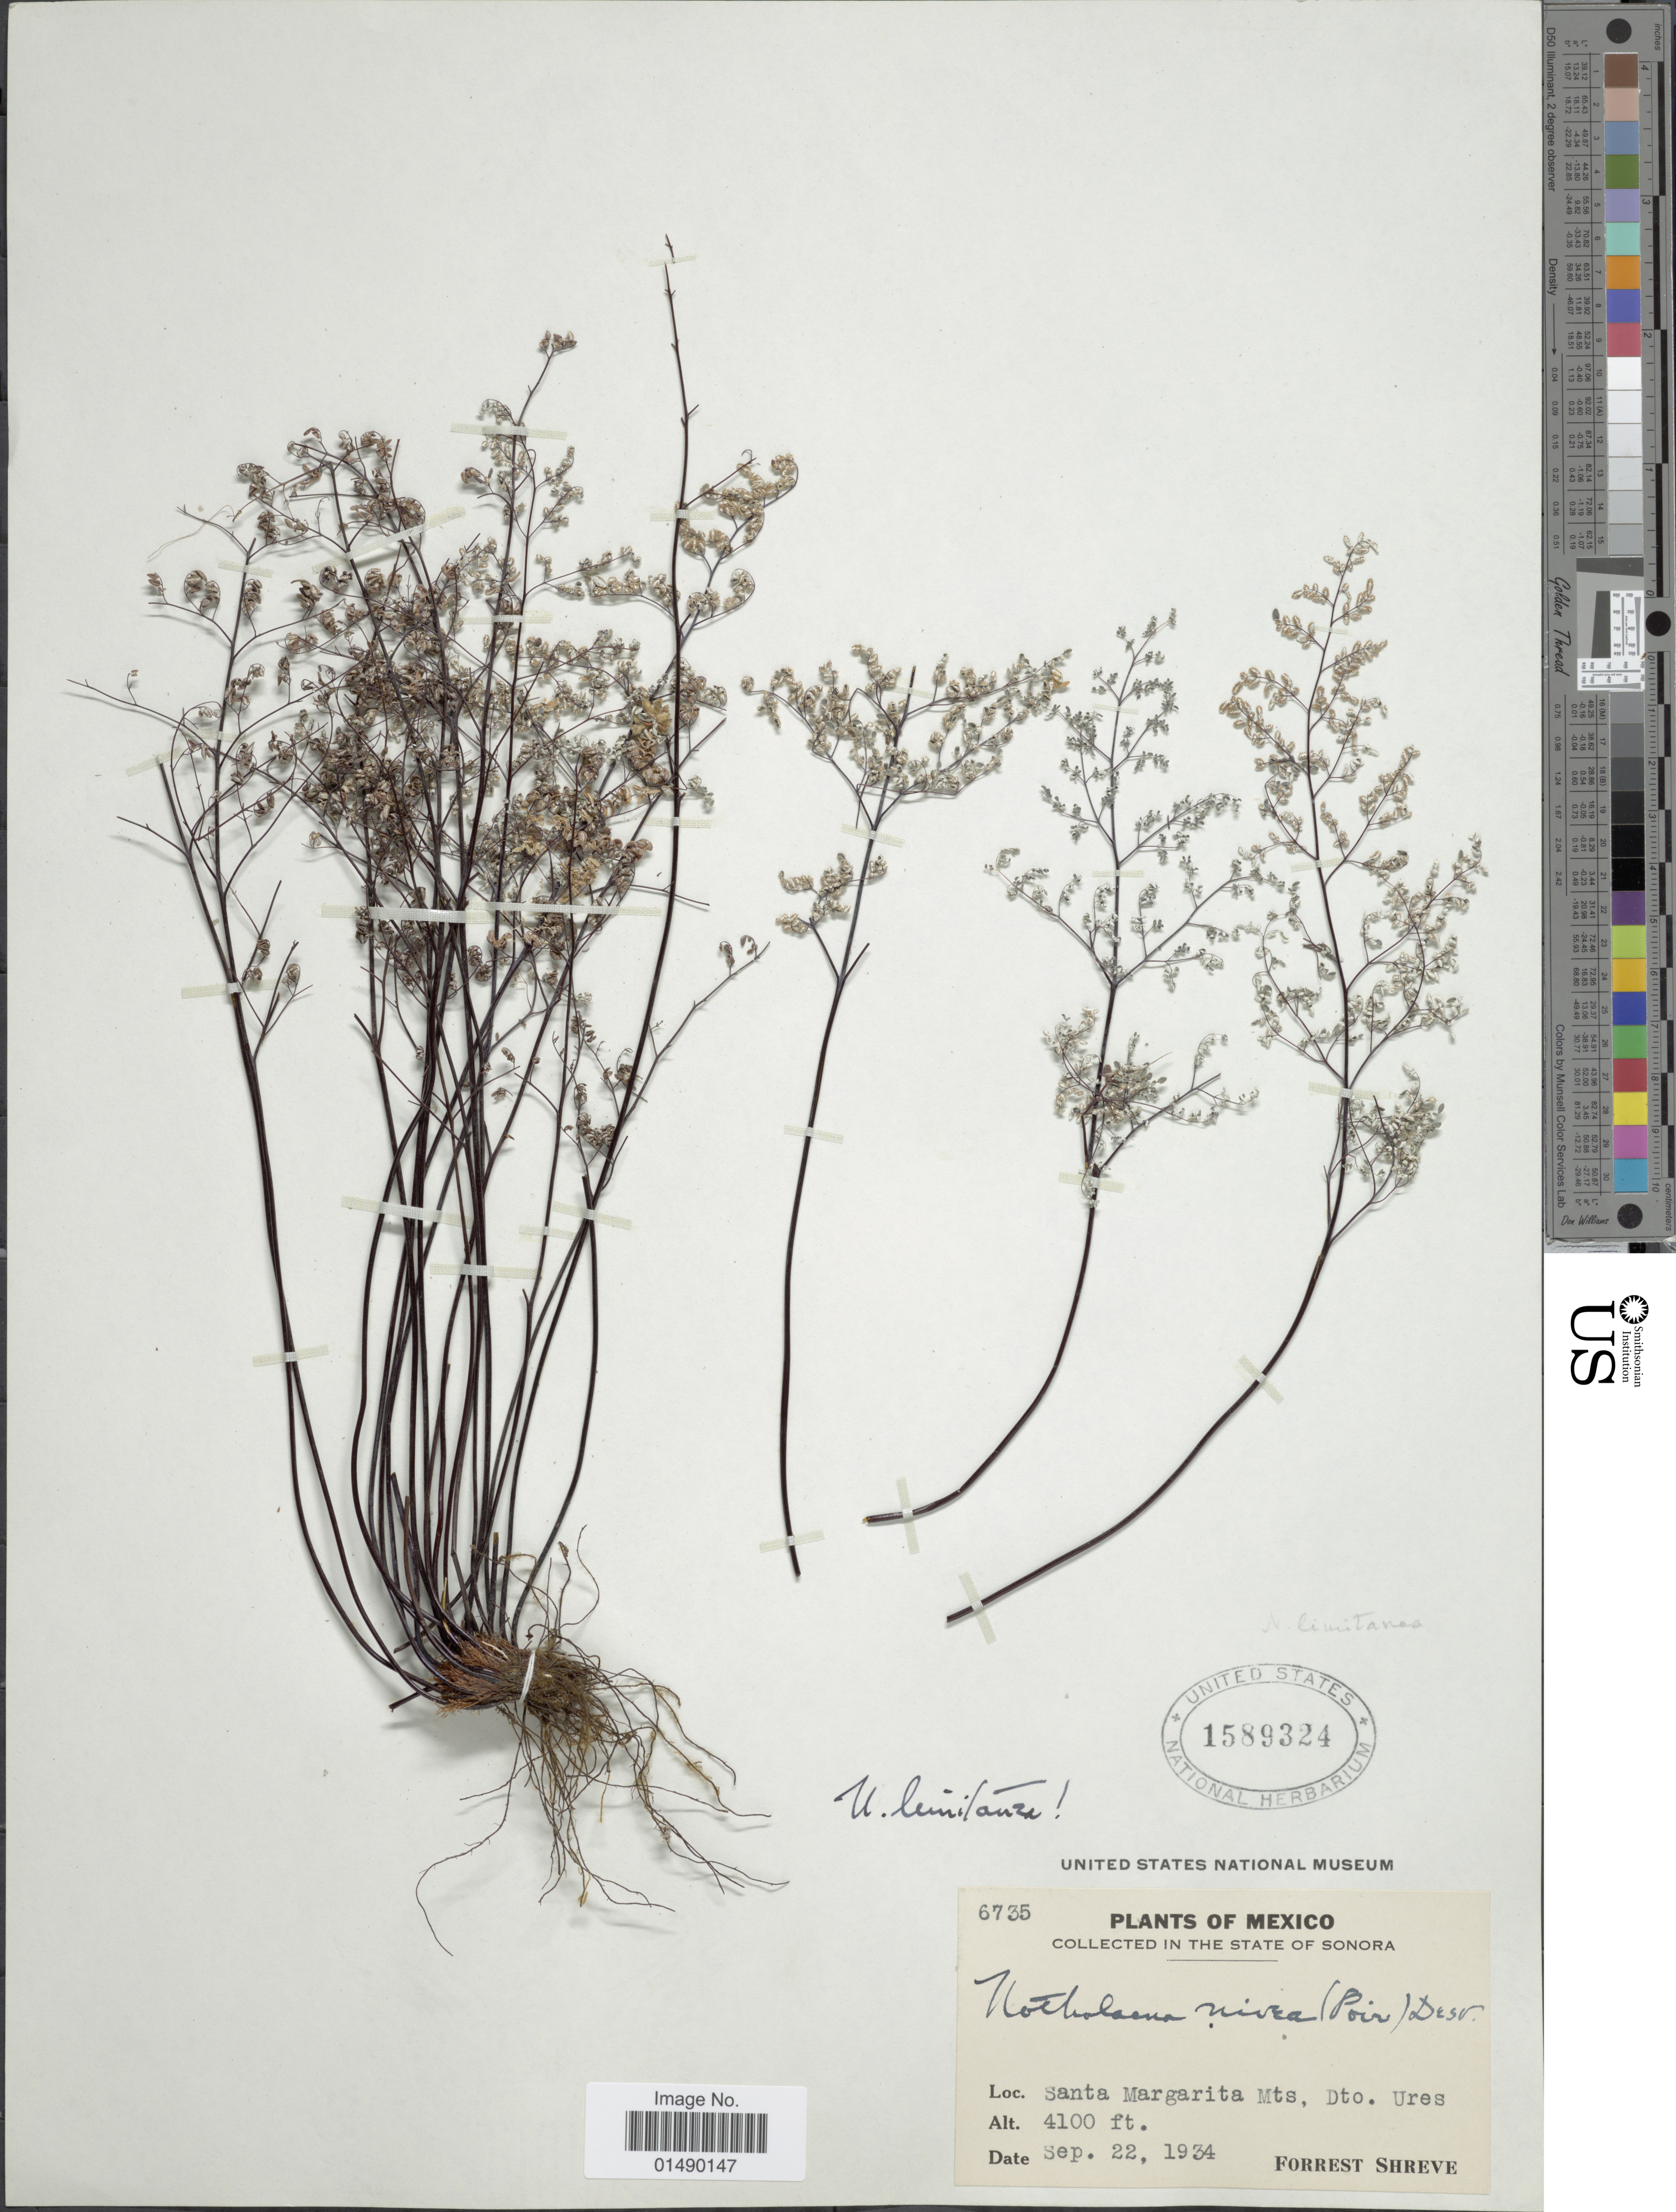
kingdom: Plantae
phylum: Tracheophyta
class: Polypodiopsida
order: Polypodiales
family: Pteridaceae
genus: Argyrochosma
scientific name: Argyrochosma limitanea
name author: (Maxon) Windham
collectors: F. Shreve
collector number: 6735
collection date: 1934-09-22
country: Mexico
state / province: Sonora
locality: Mexico, Santa Margarita Mts, Dto. Ures.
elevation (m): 1250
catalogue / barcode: US 1589324